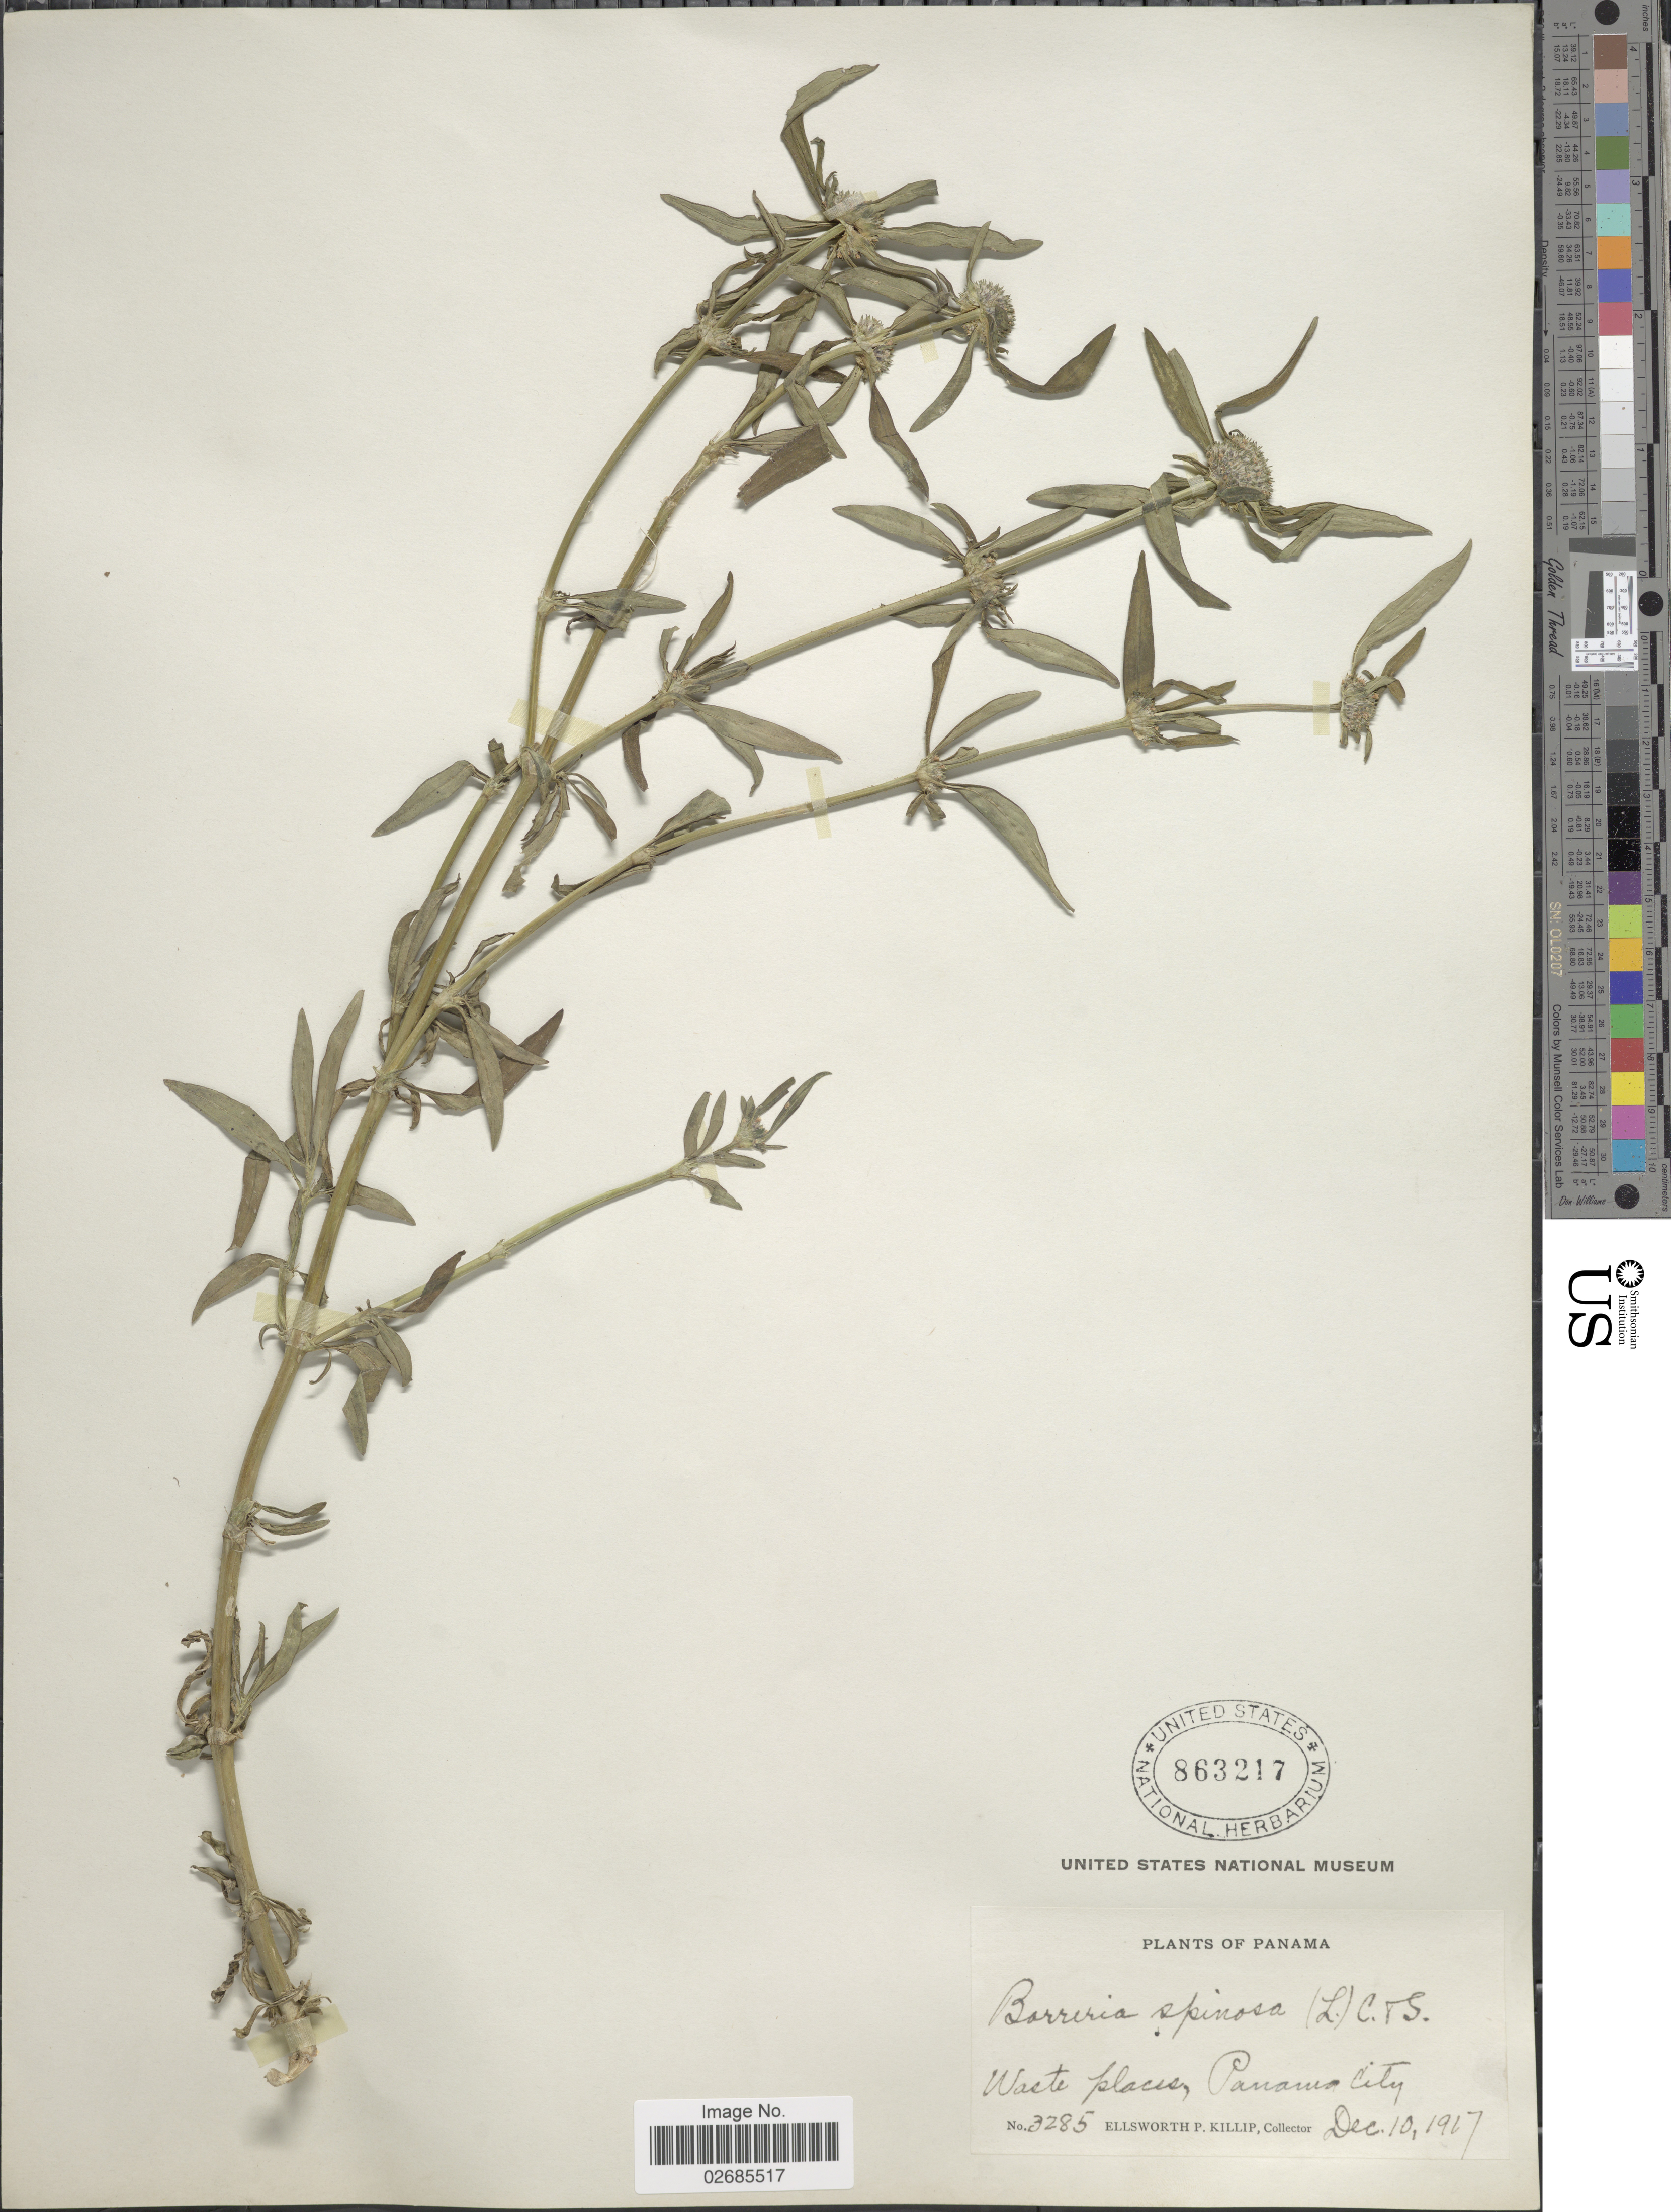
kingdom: Plantae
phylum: Tracheophyta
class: Magnoliopsida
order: Gentianales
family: Rubiaceae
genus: Borreria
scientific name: Borreria densiflora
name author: DC.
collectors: E. P. Killip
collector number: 3285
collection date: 1917-12-10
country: Panama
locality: Waste places, Panama City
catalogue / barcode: US 863217